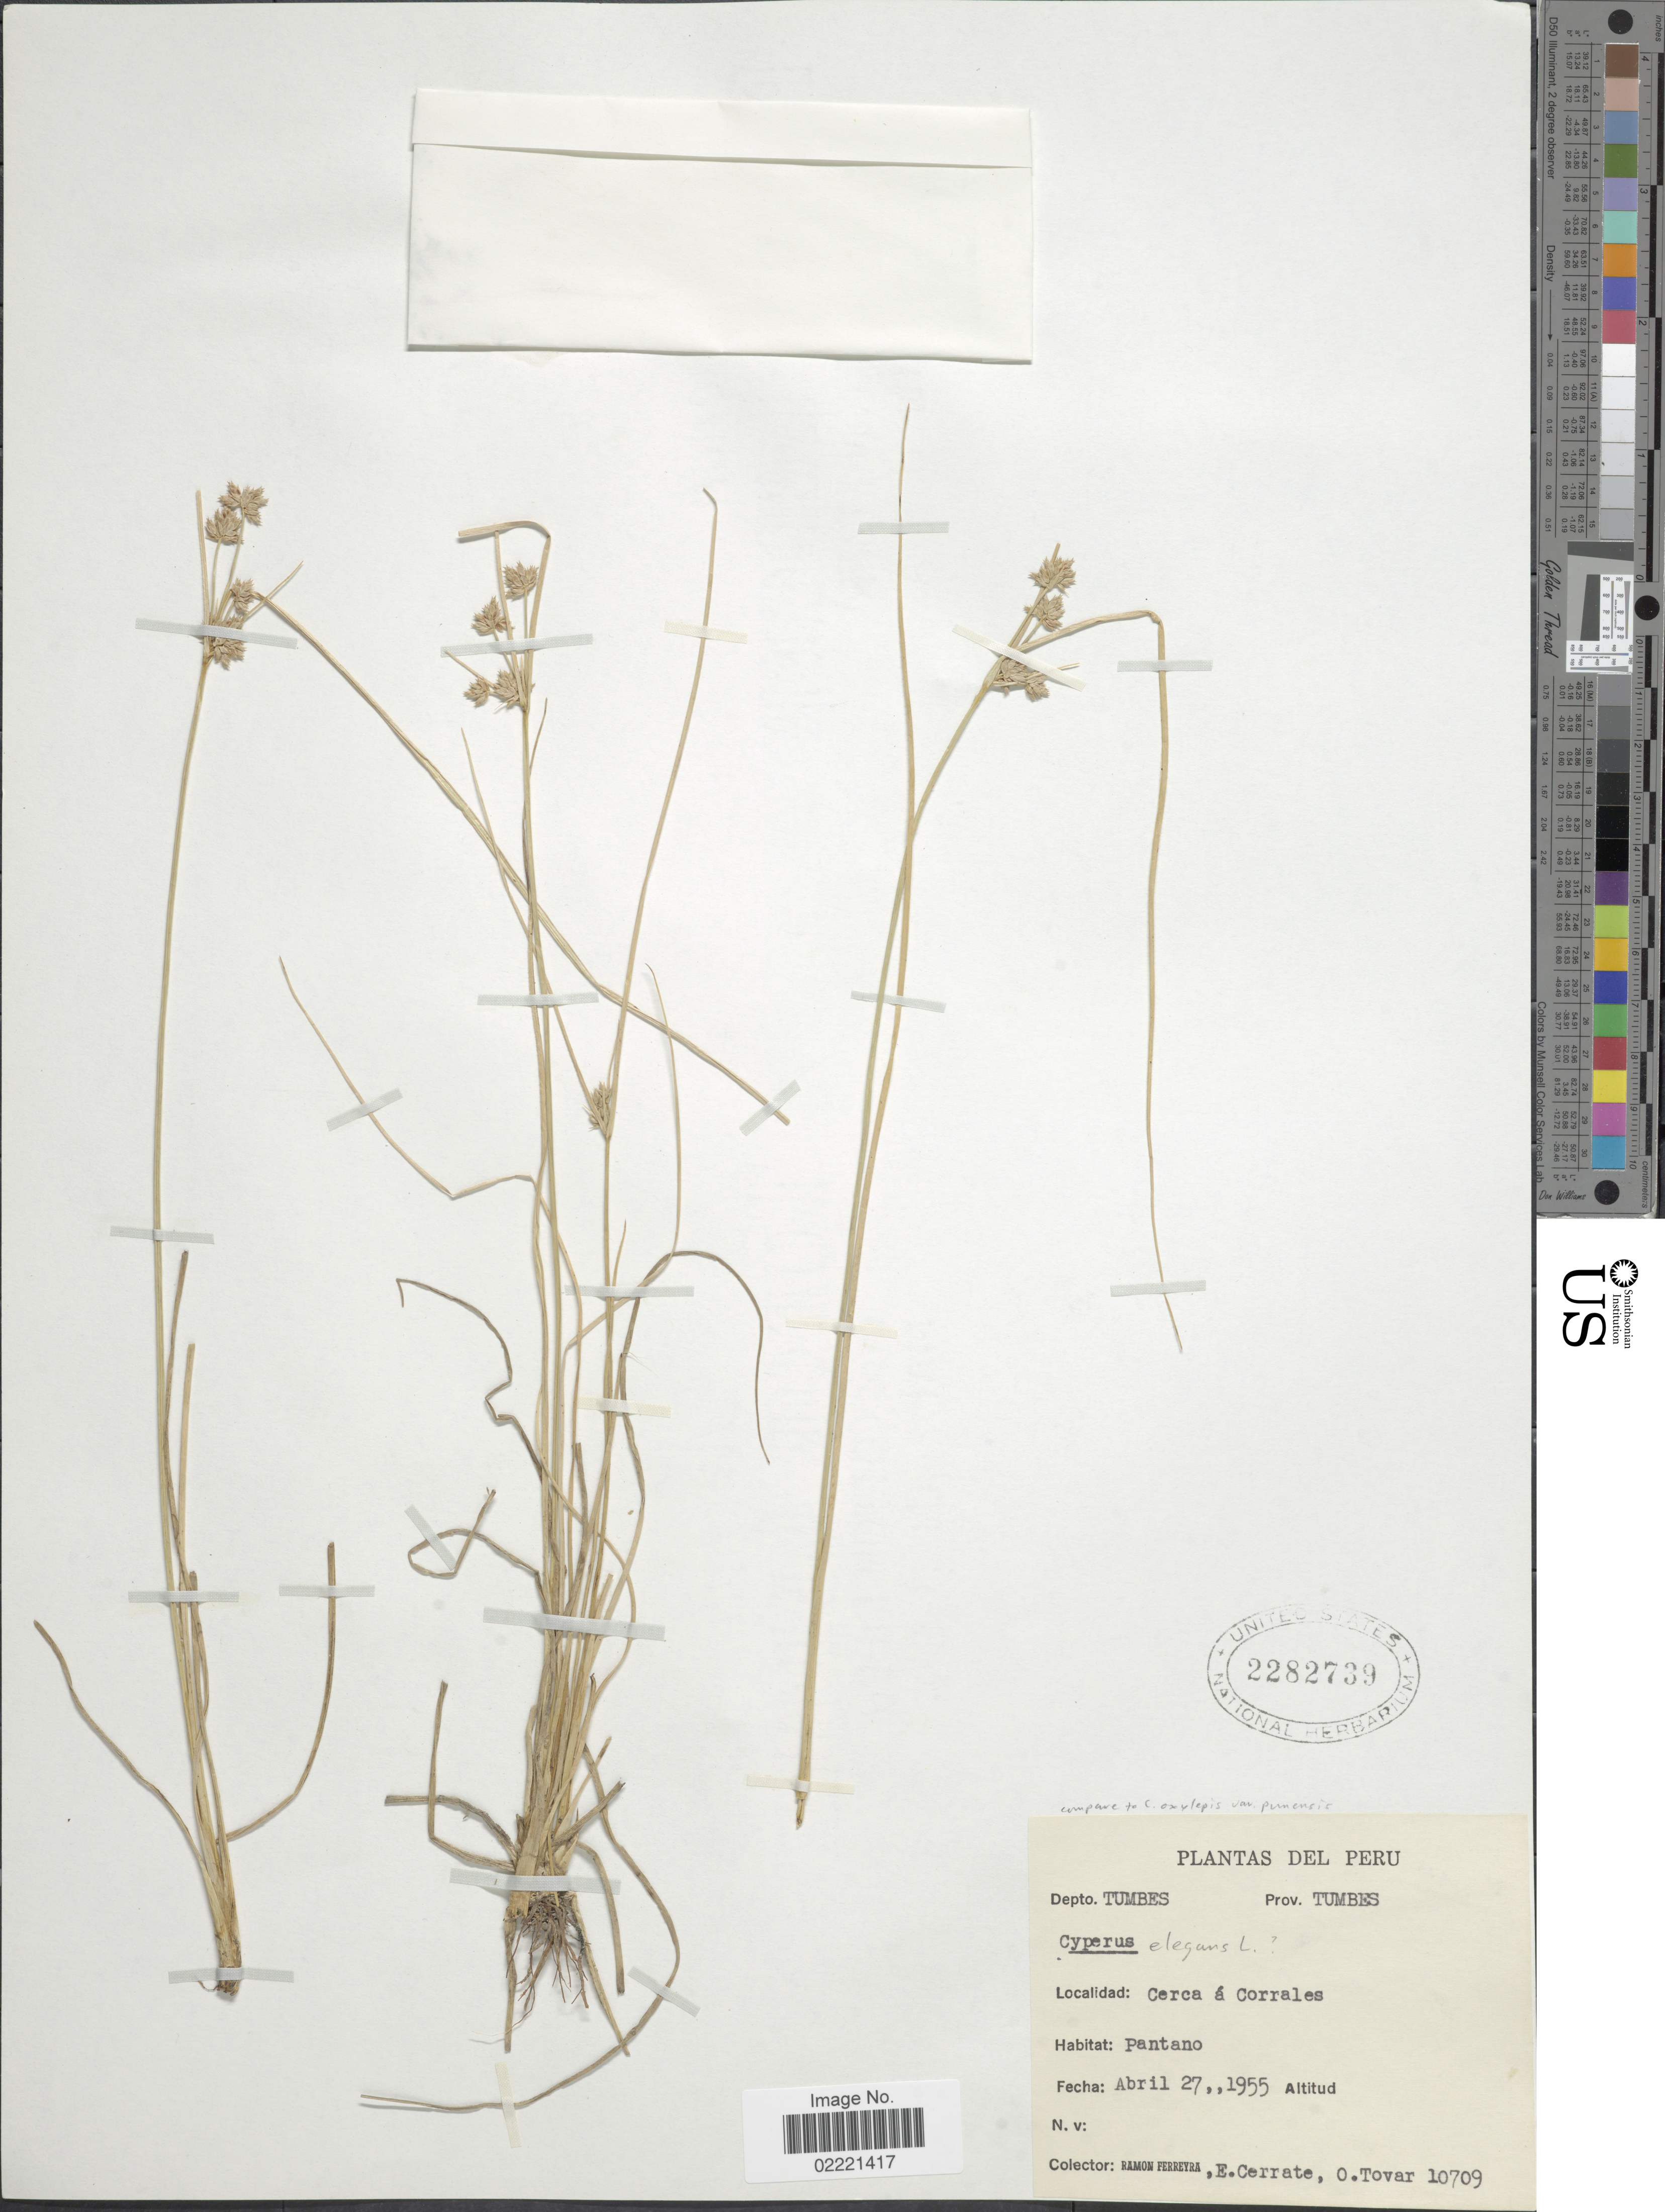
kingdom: Plantae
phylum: Tracheophyta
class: Liliopsida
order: Poales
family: Cyperaceae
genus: Cyperus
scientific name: Cyperus elegans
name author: L.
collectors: R. A. Ferreyra & Ó. Tovar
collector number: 10709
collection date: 1955-04-27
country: Peru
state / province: Tumbes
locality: Cerca a Corrales, Pantano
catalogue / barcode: US 2282739